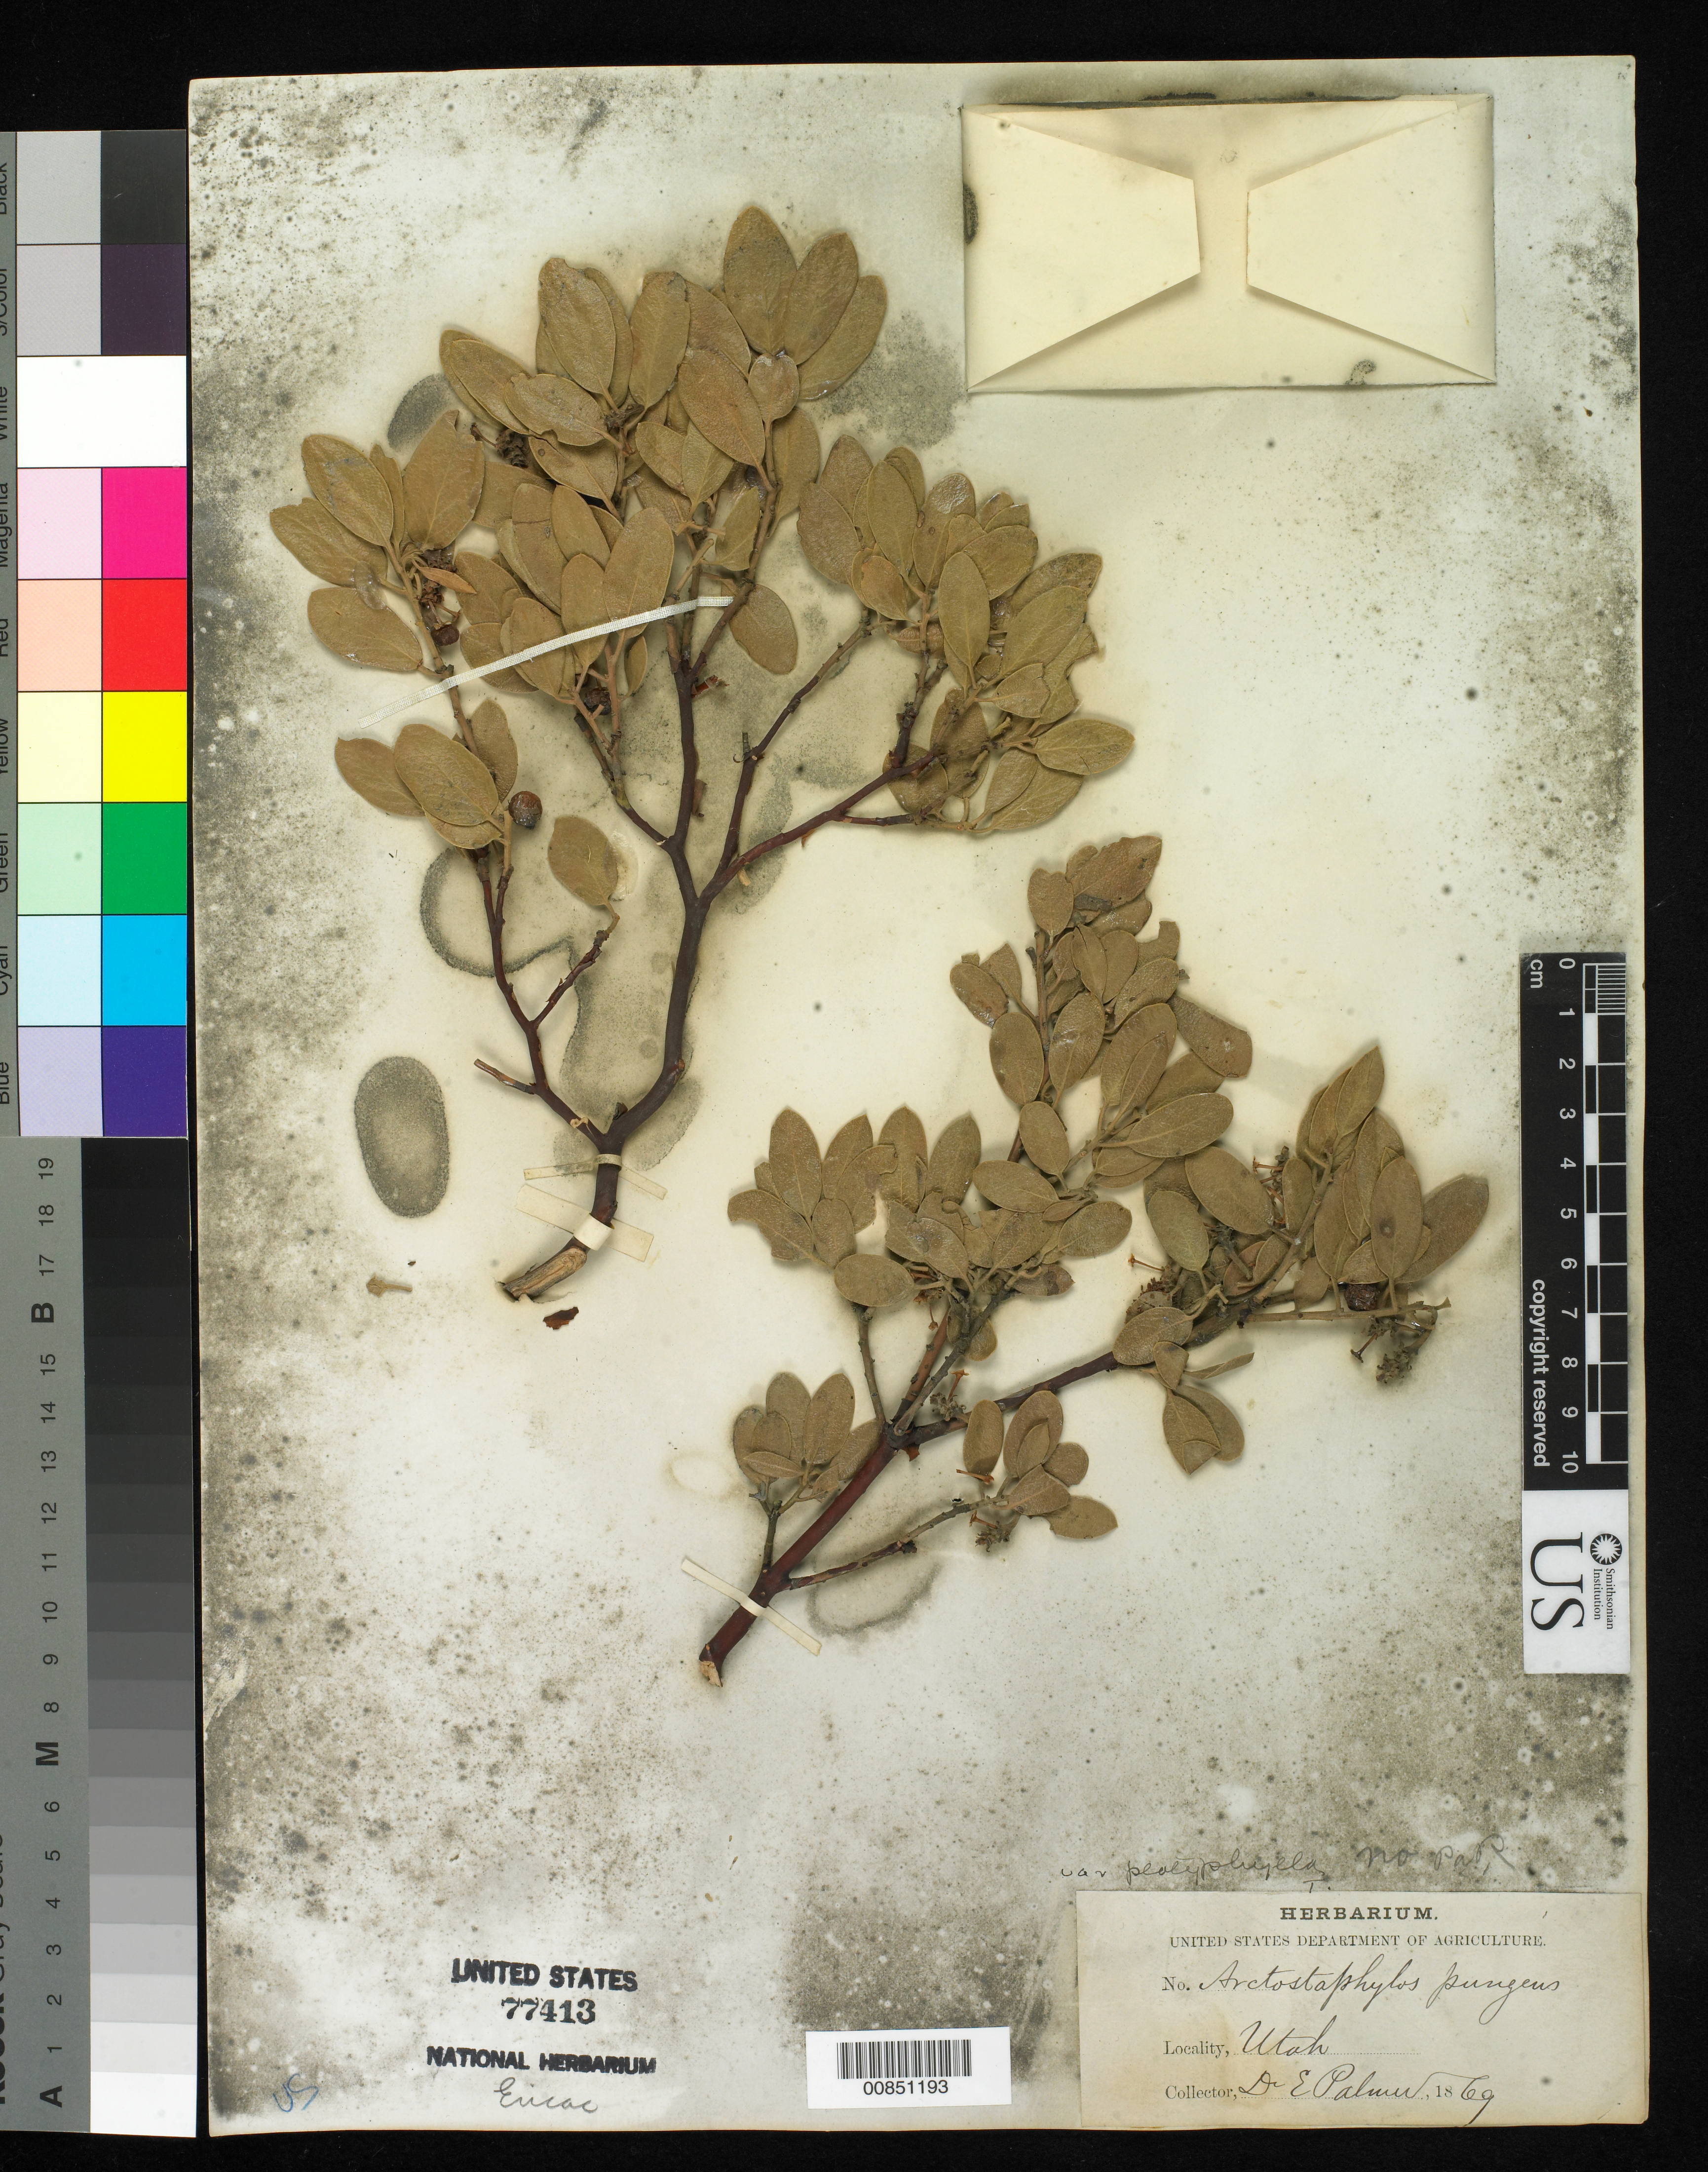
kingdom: Plantae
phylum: Tracheophyta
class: Magnoliopsida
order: Ericales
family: Ericaceae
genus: Arctostaphylos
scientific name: Arctostaphylos pungens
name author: Kunth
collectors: E. Palmer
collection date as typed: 1869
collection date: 1869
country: United States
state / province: Utah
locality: Utah.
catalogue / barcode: US 77413